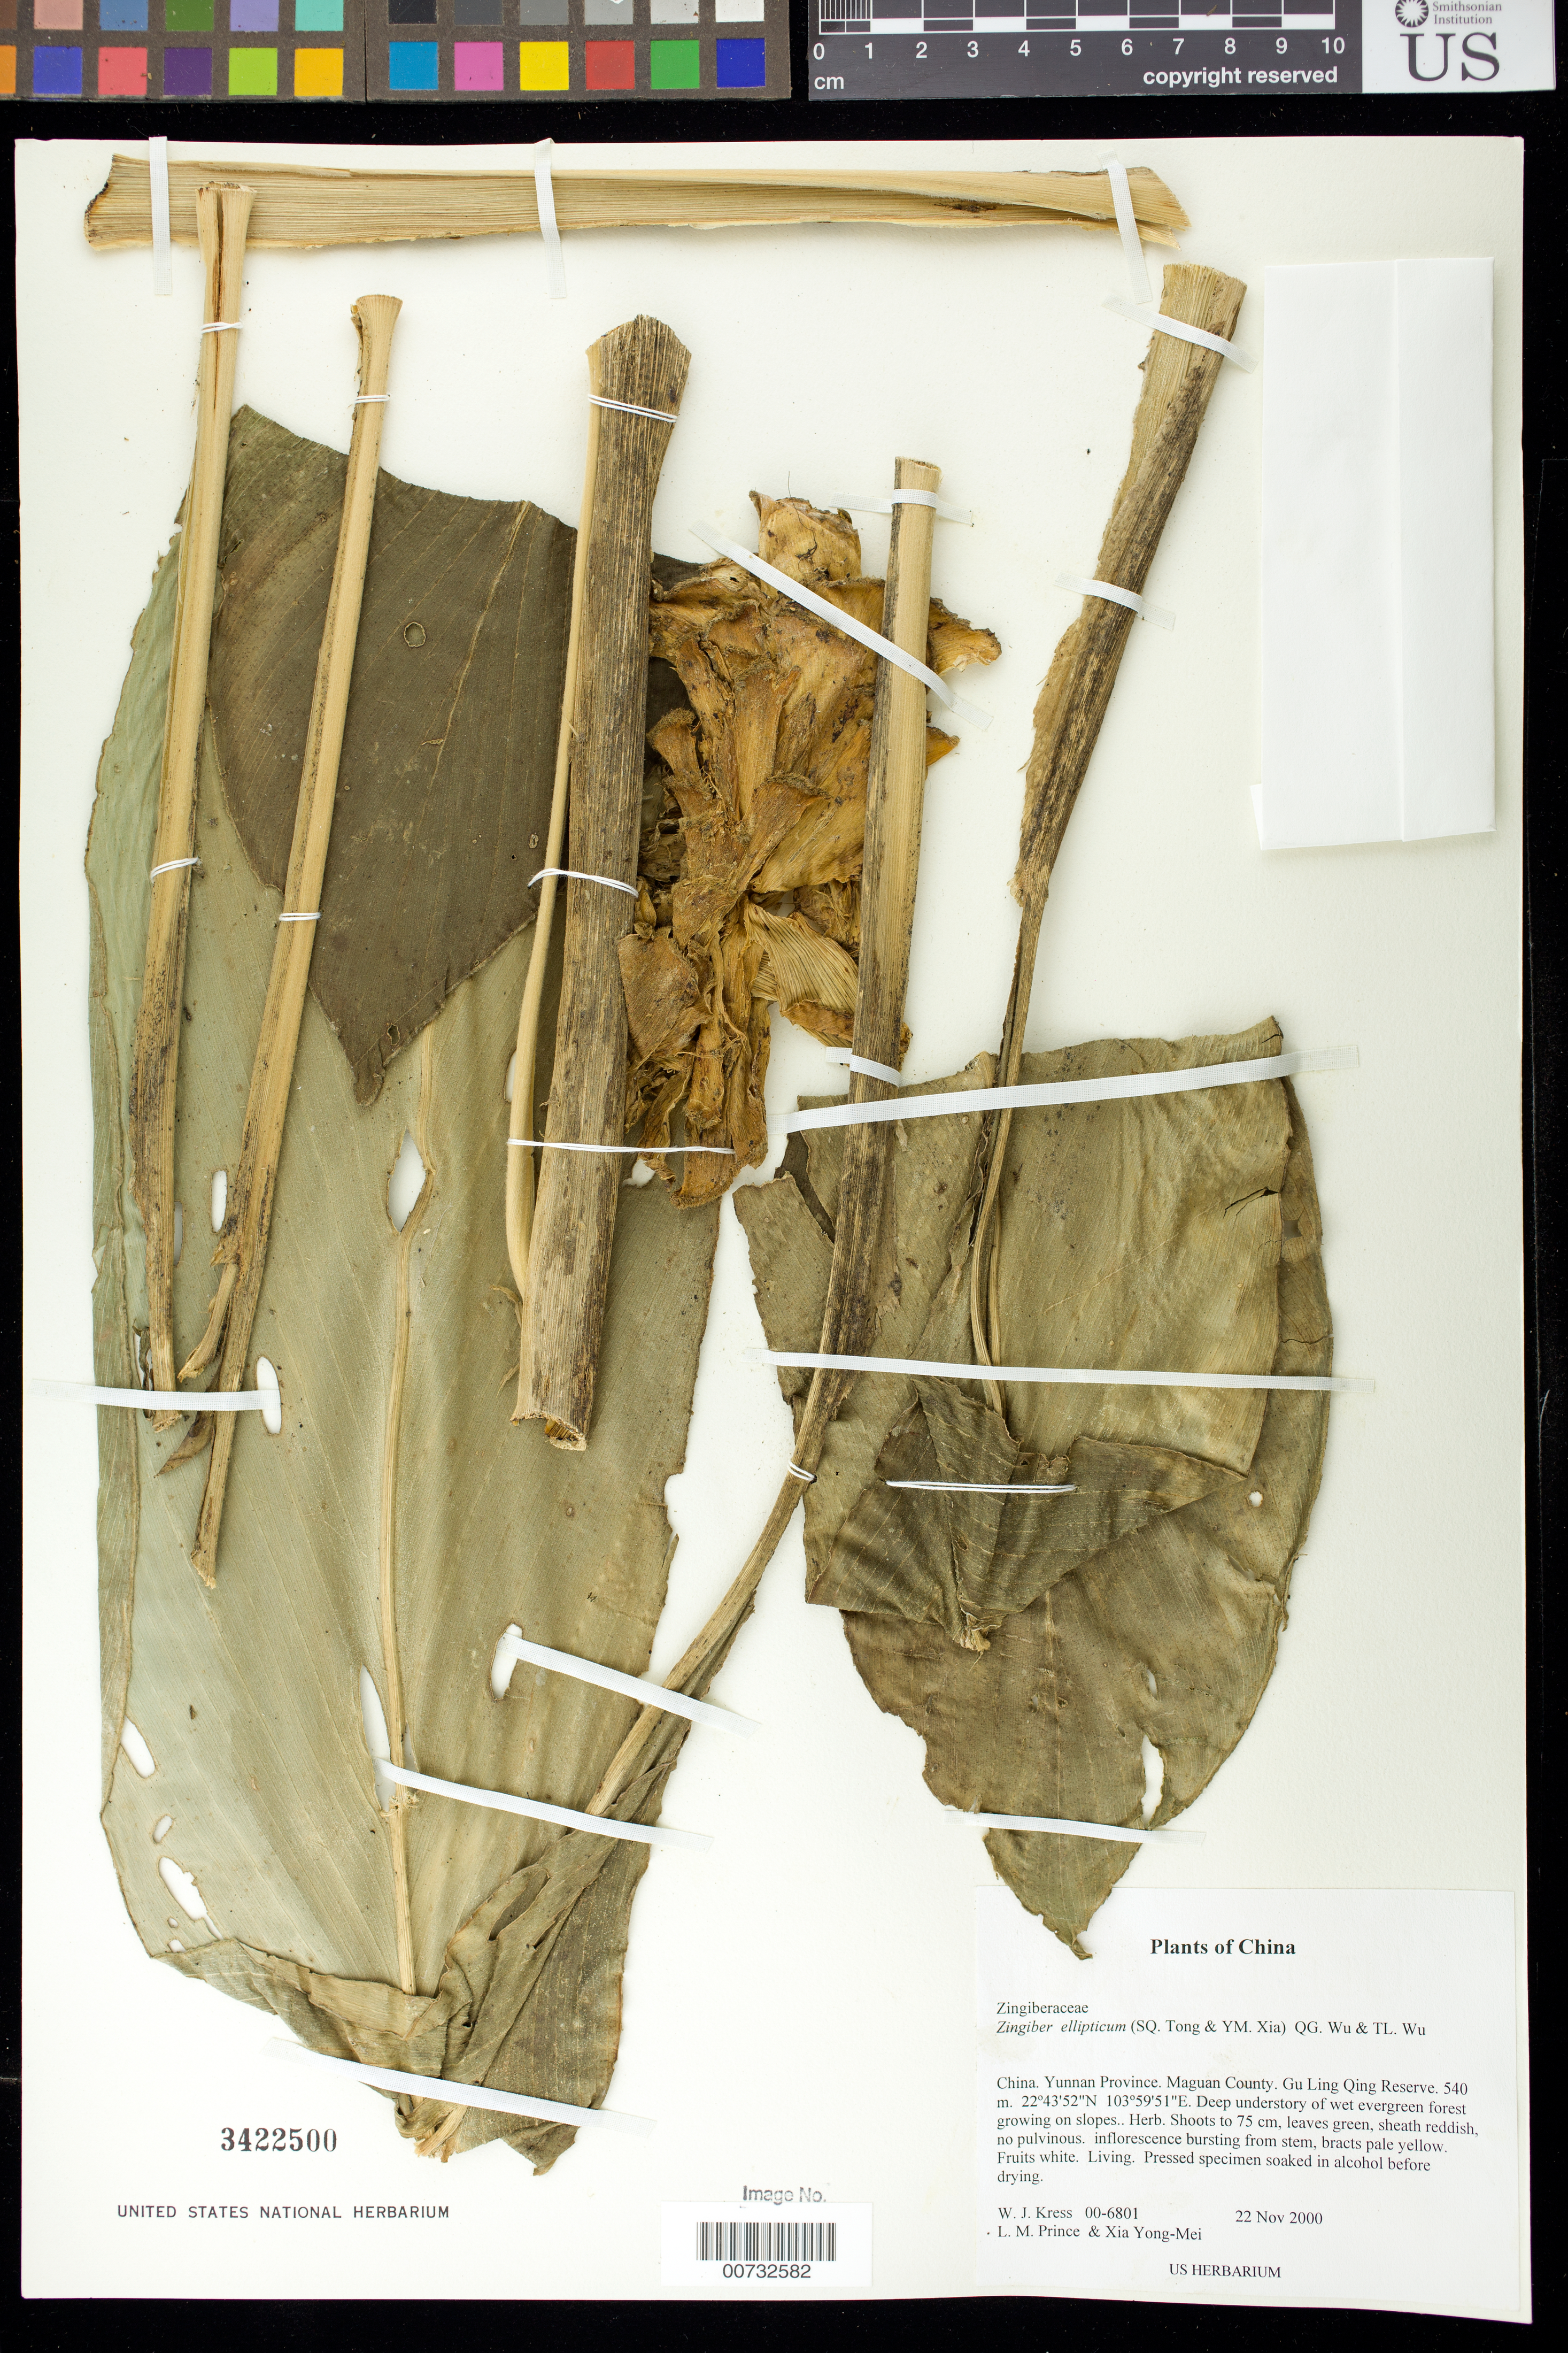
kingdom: Plantae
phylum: Tracheophyta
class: Liliopsida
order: Zingiberales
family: Zingiberaceae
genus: Zingiber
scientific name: Zingiber ellipticum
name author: (S.Q. Tong & Y.M. Xia) Q.G. Wu & T.L. Wu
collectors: W. J. Kress, L. M. Prince & Y. M. Xia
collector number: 00-6801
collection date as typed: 22-NOV-2000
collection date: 2000-11-22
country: China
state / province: Yunnan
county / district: Maguan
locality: Gu Ling Qing Reserve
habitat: Deep understory of wet evergreen forest growing on slopes.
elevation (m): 540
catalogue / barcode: US 3422500